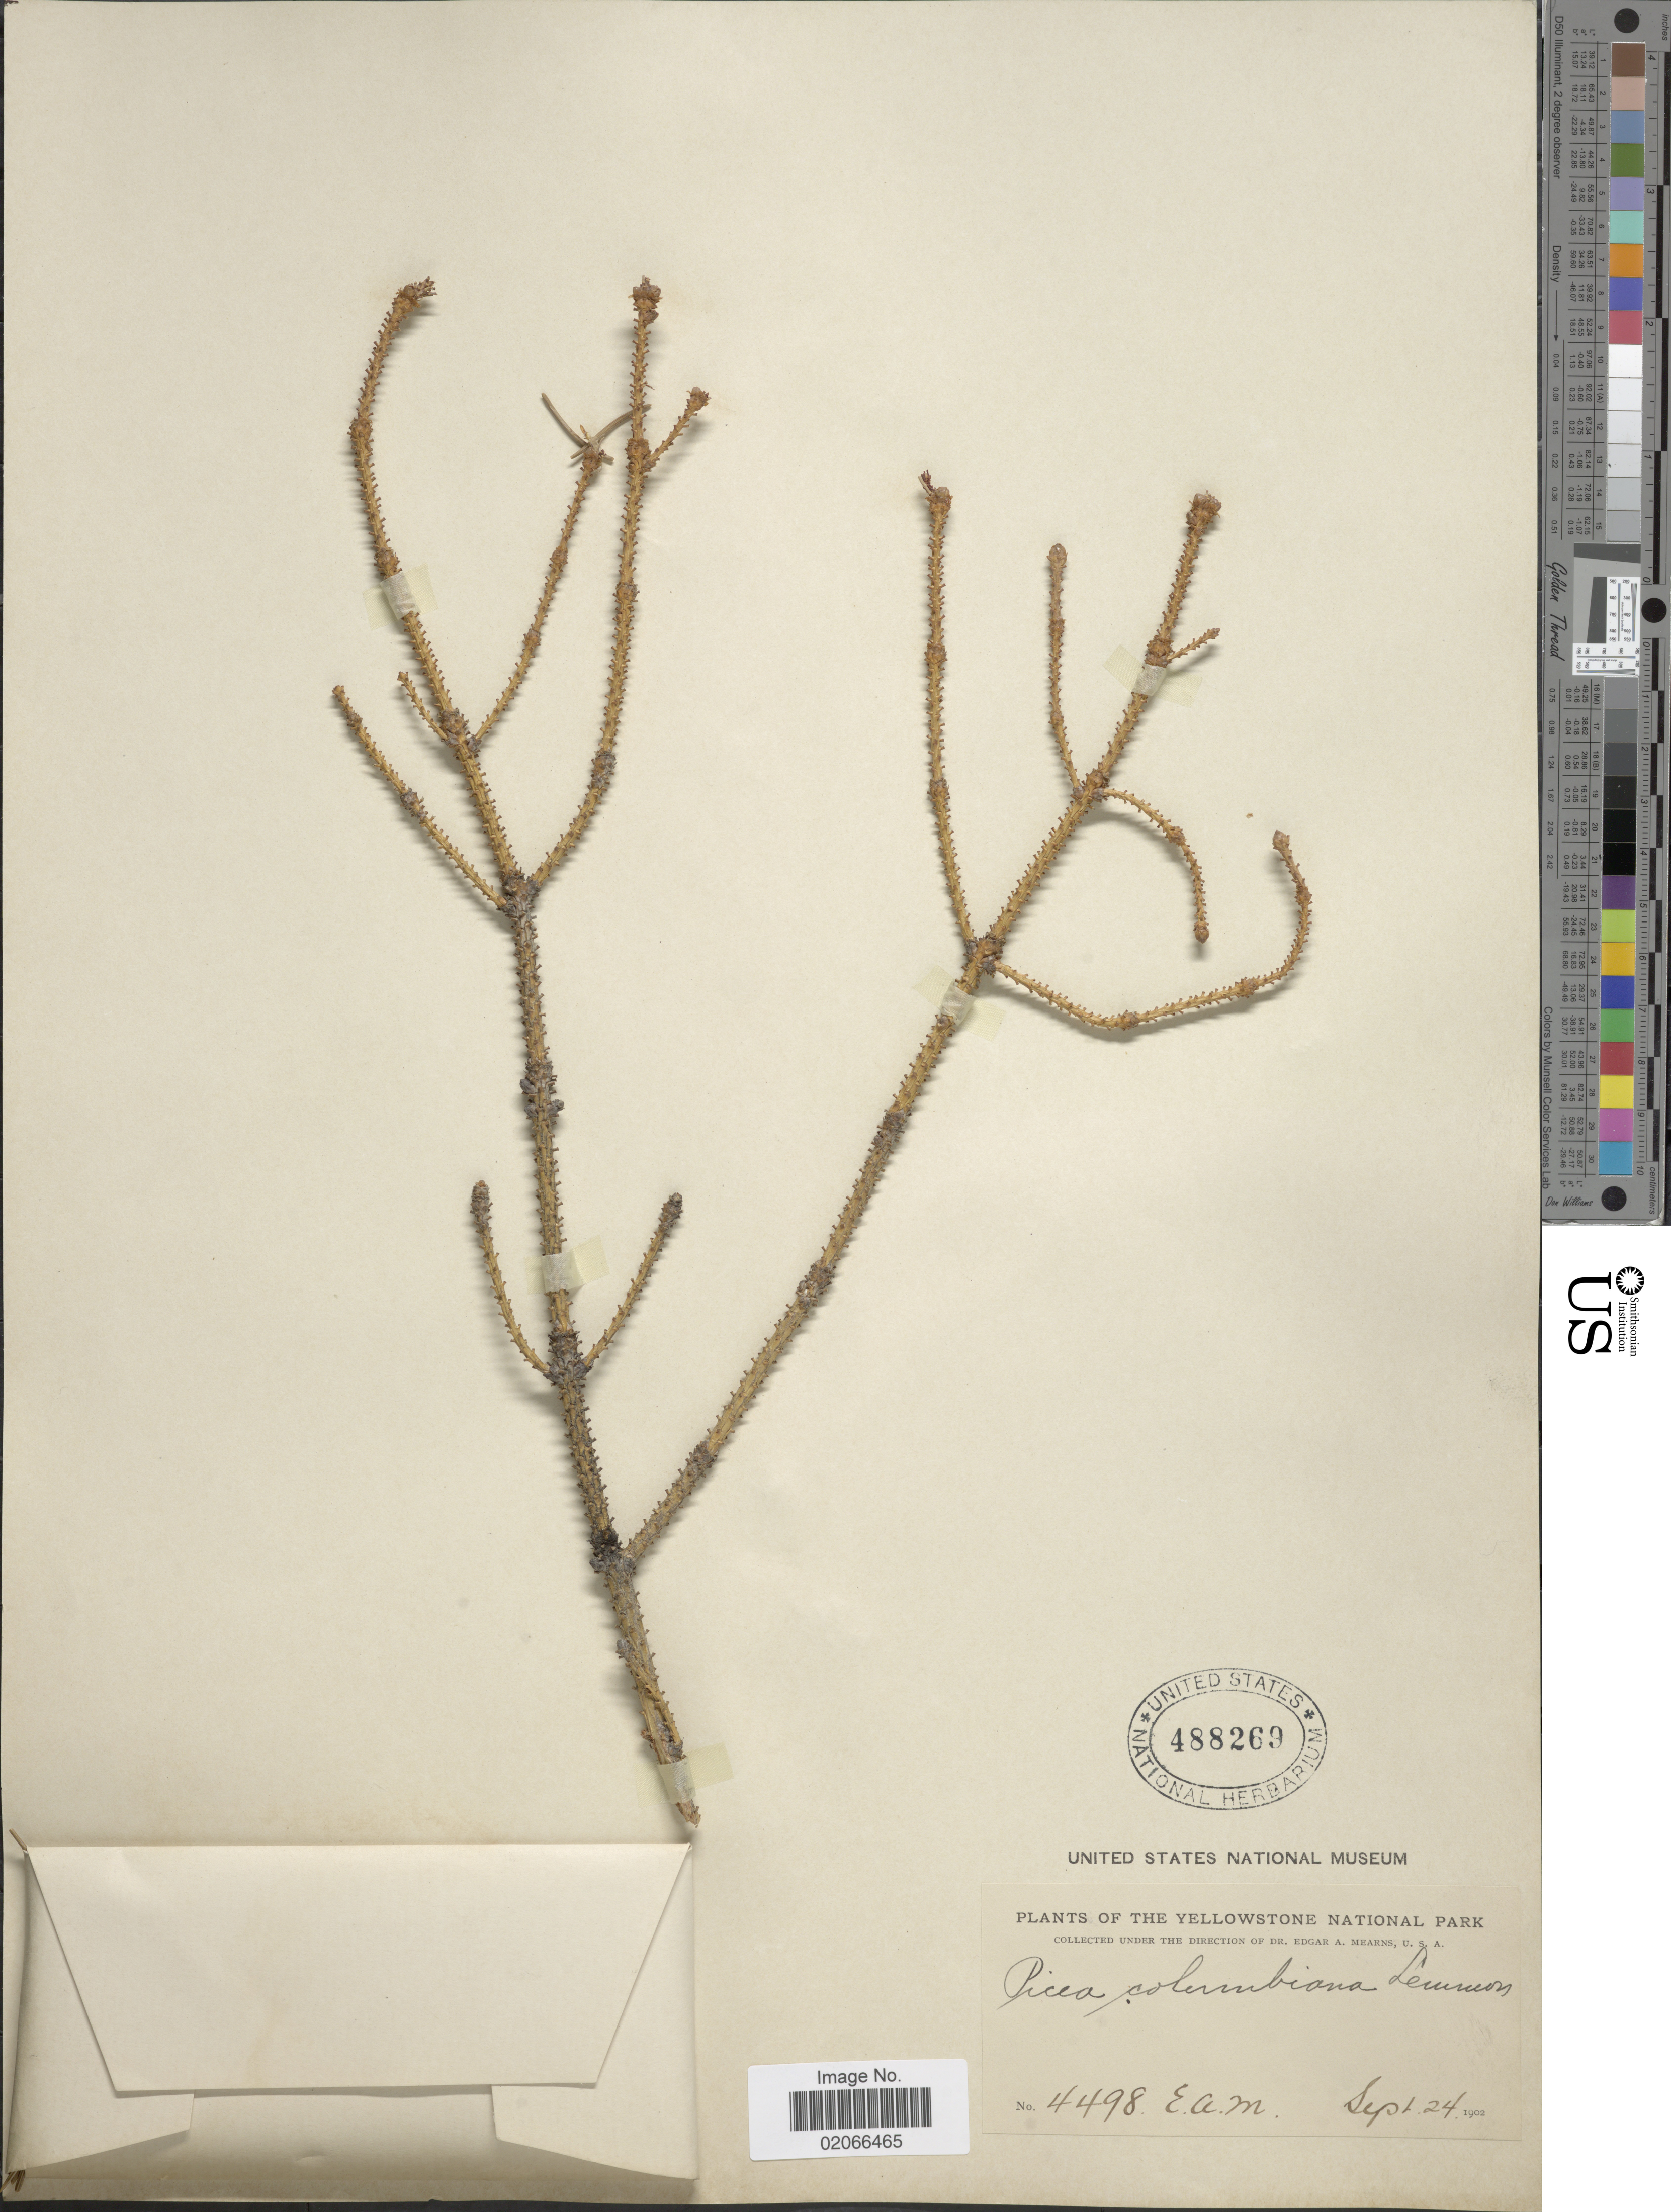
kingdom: Plantae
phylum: Tracheophyta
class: Pinopsida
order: Pinales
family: Pinaceae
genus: Picea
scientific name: Picea engelmannii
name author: Parry ex Engelm.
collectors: E. A. Mearns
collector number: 4498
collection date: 1902-09-24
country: United States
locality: Yellowstone National Park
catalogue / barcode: US 488269